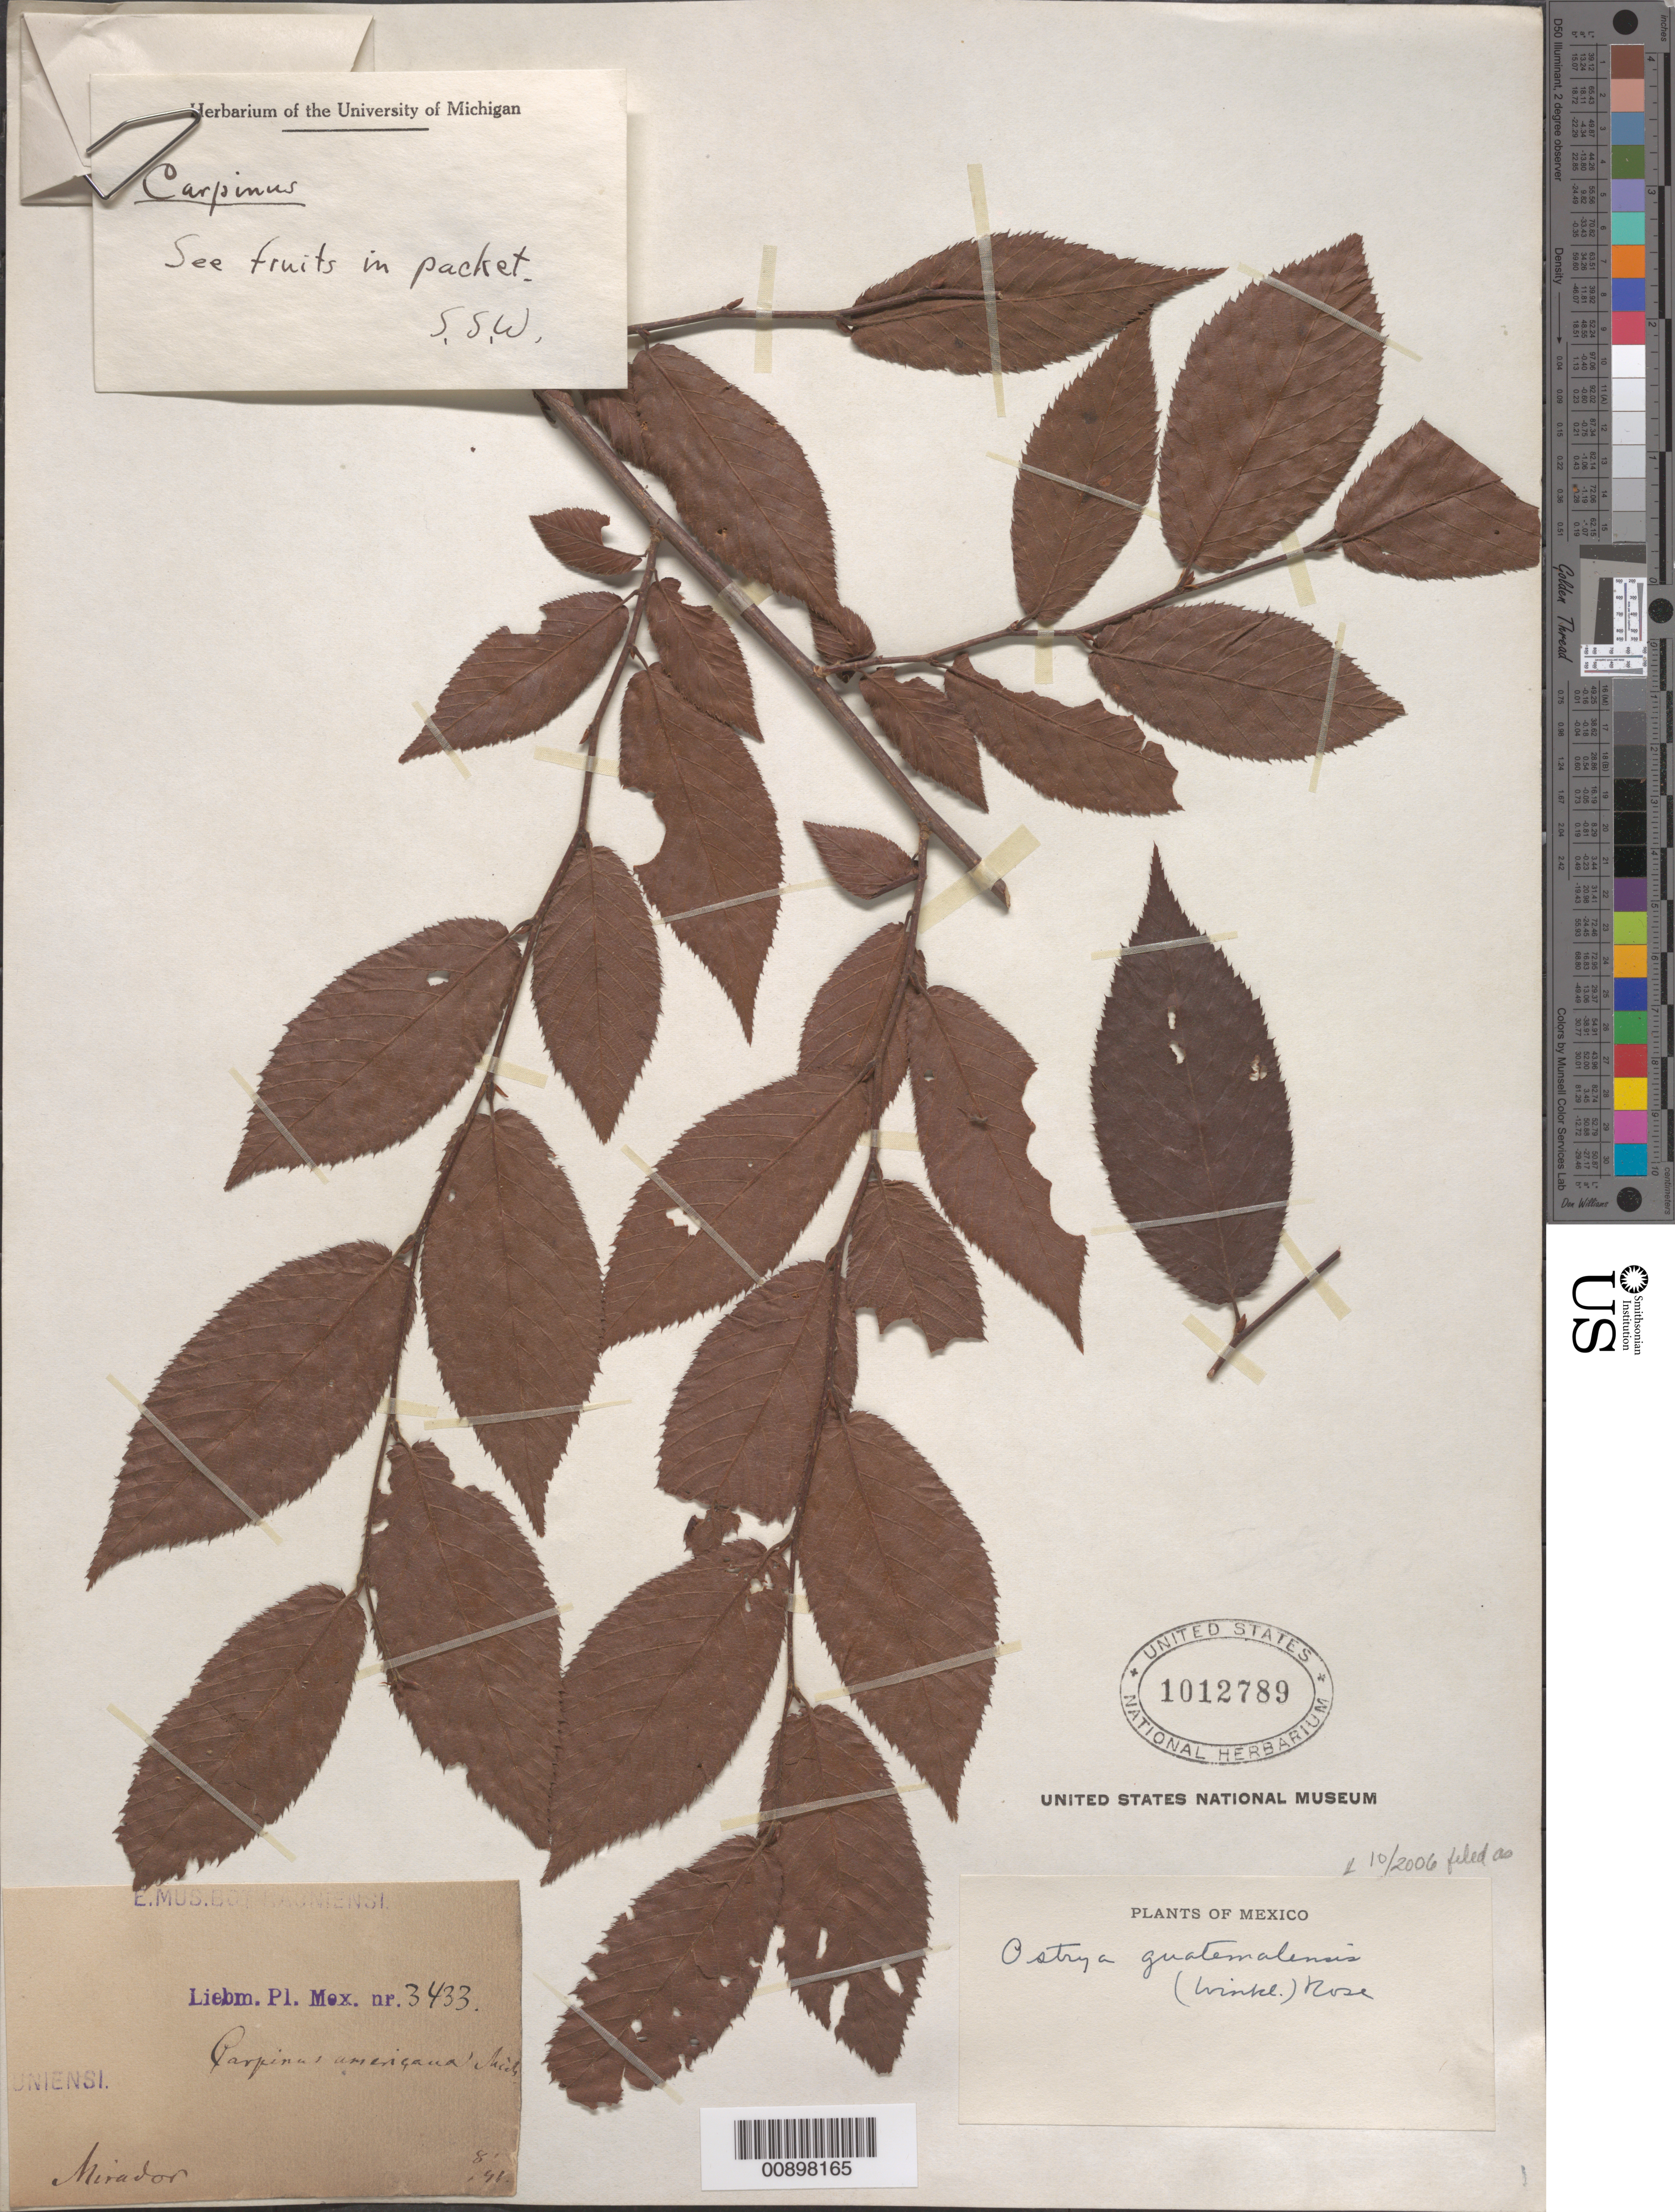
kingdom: Plantae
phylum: Tracheophyta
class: Magnoliopsida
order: Fagales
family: Betulaceae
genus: Ostrya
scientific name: Ostrya guatemalensis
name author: (H.J.P. Winkl.) Rose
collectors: F. M. Liebmann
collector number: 3433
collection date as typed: Aug 1841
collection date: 1841-08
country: Mexico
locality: Mirador.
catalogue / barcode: US 1012789